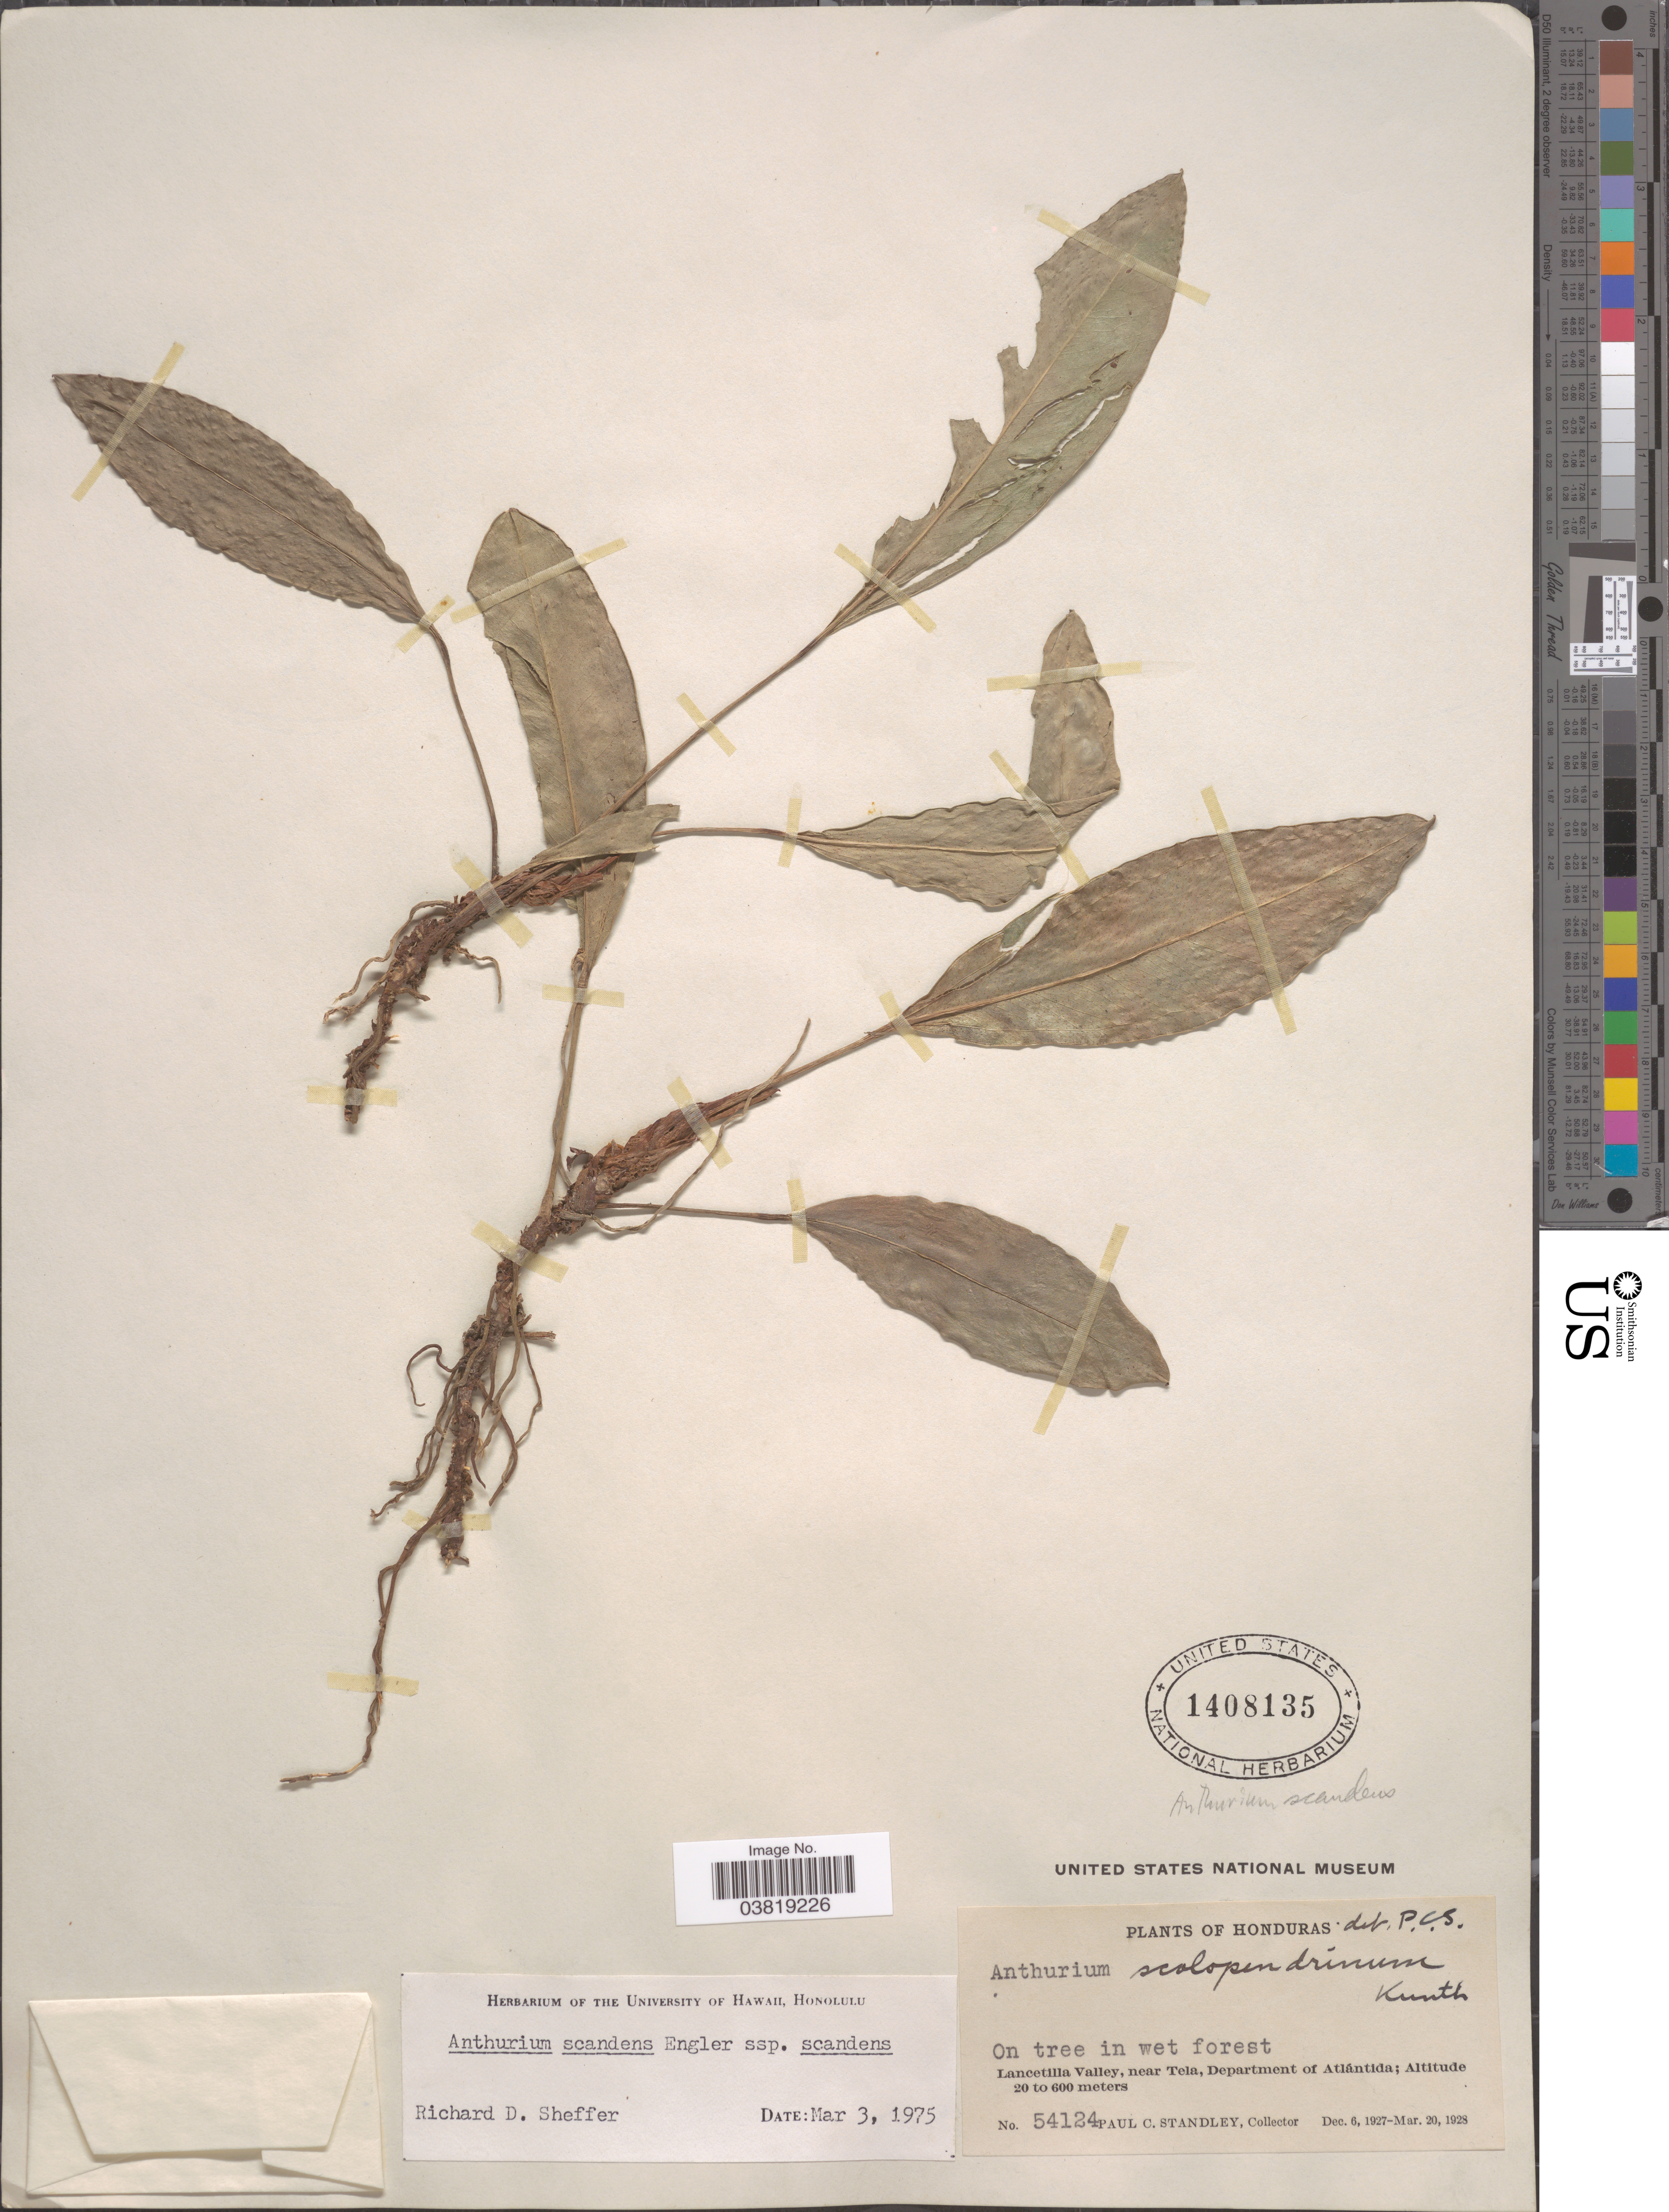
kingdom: Plantae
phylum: Tracheophyta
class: Liliopsida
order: Alismatales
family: Araceae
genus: Anthurium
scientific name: Anthurium scandens var. scandens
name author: (Aubl.) Engl.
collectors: P. C. Standley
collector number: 54124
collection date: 1927-12-06/1928-03-20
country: Honduras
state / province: Atlantida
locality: Lancetilla Valley, near Tela, Department of Atlántida.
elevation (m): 20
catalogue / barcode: US 1408135